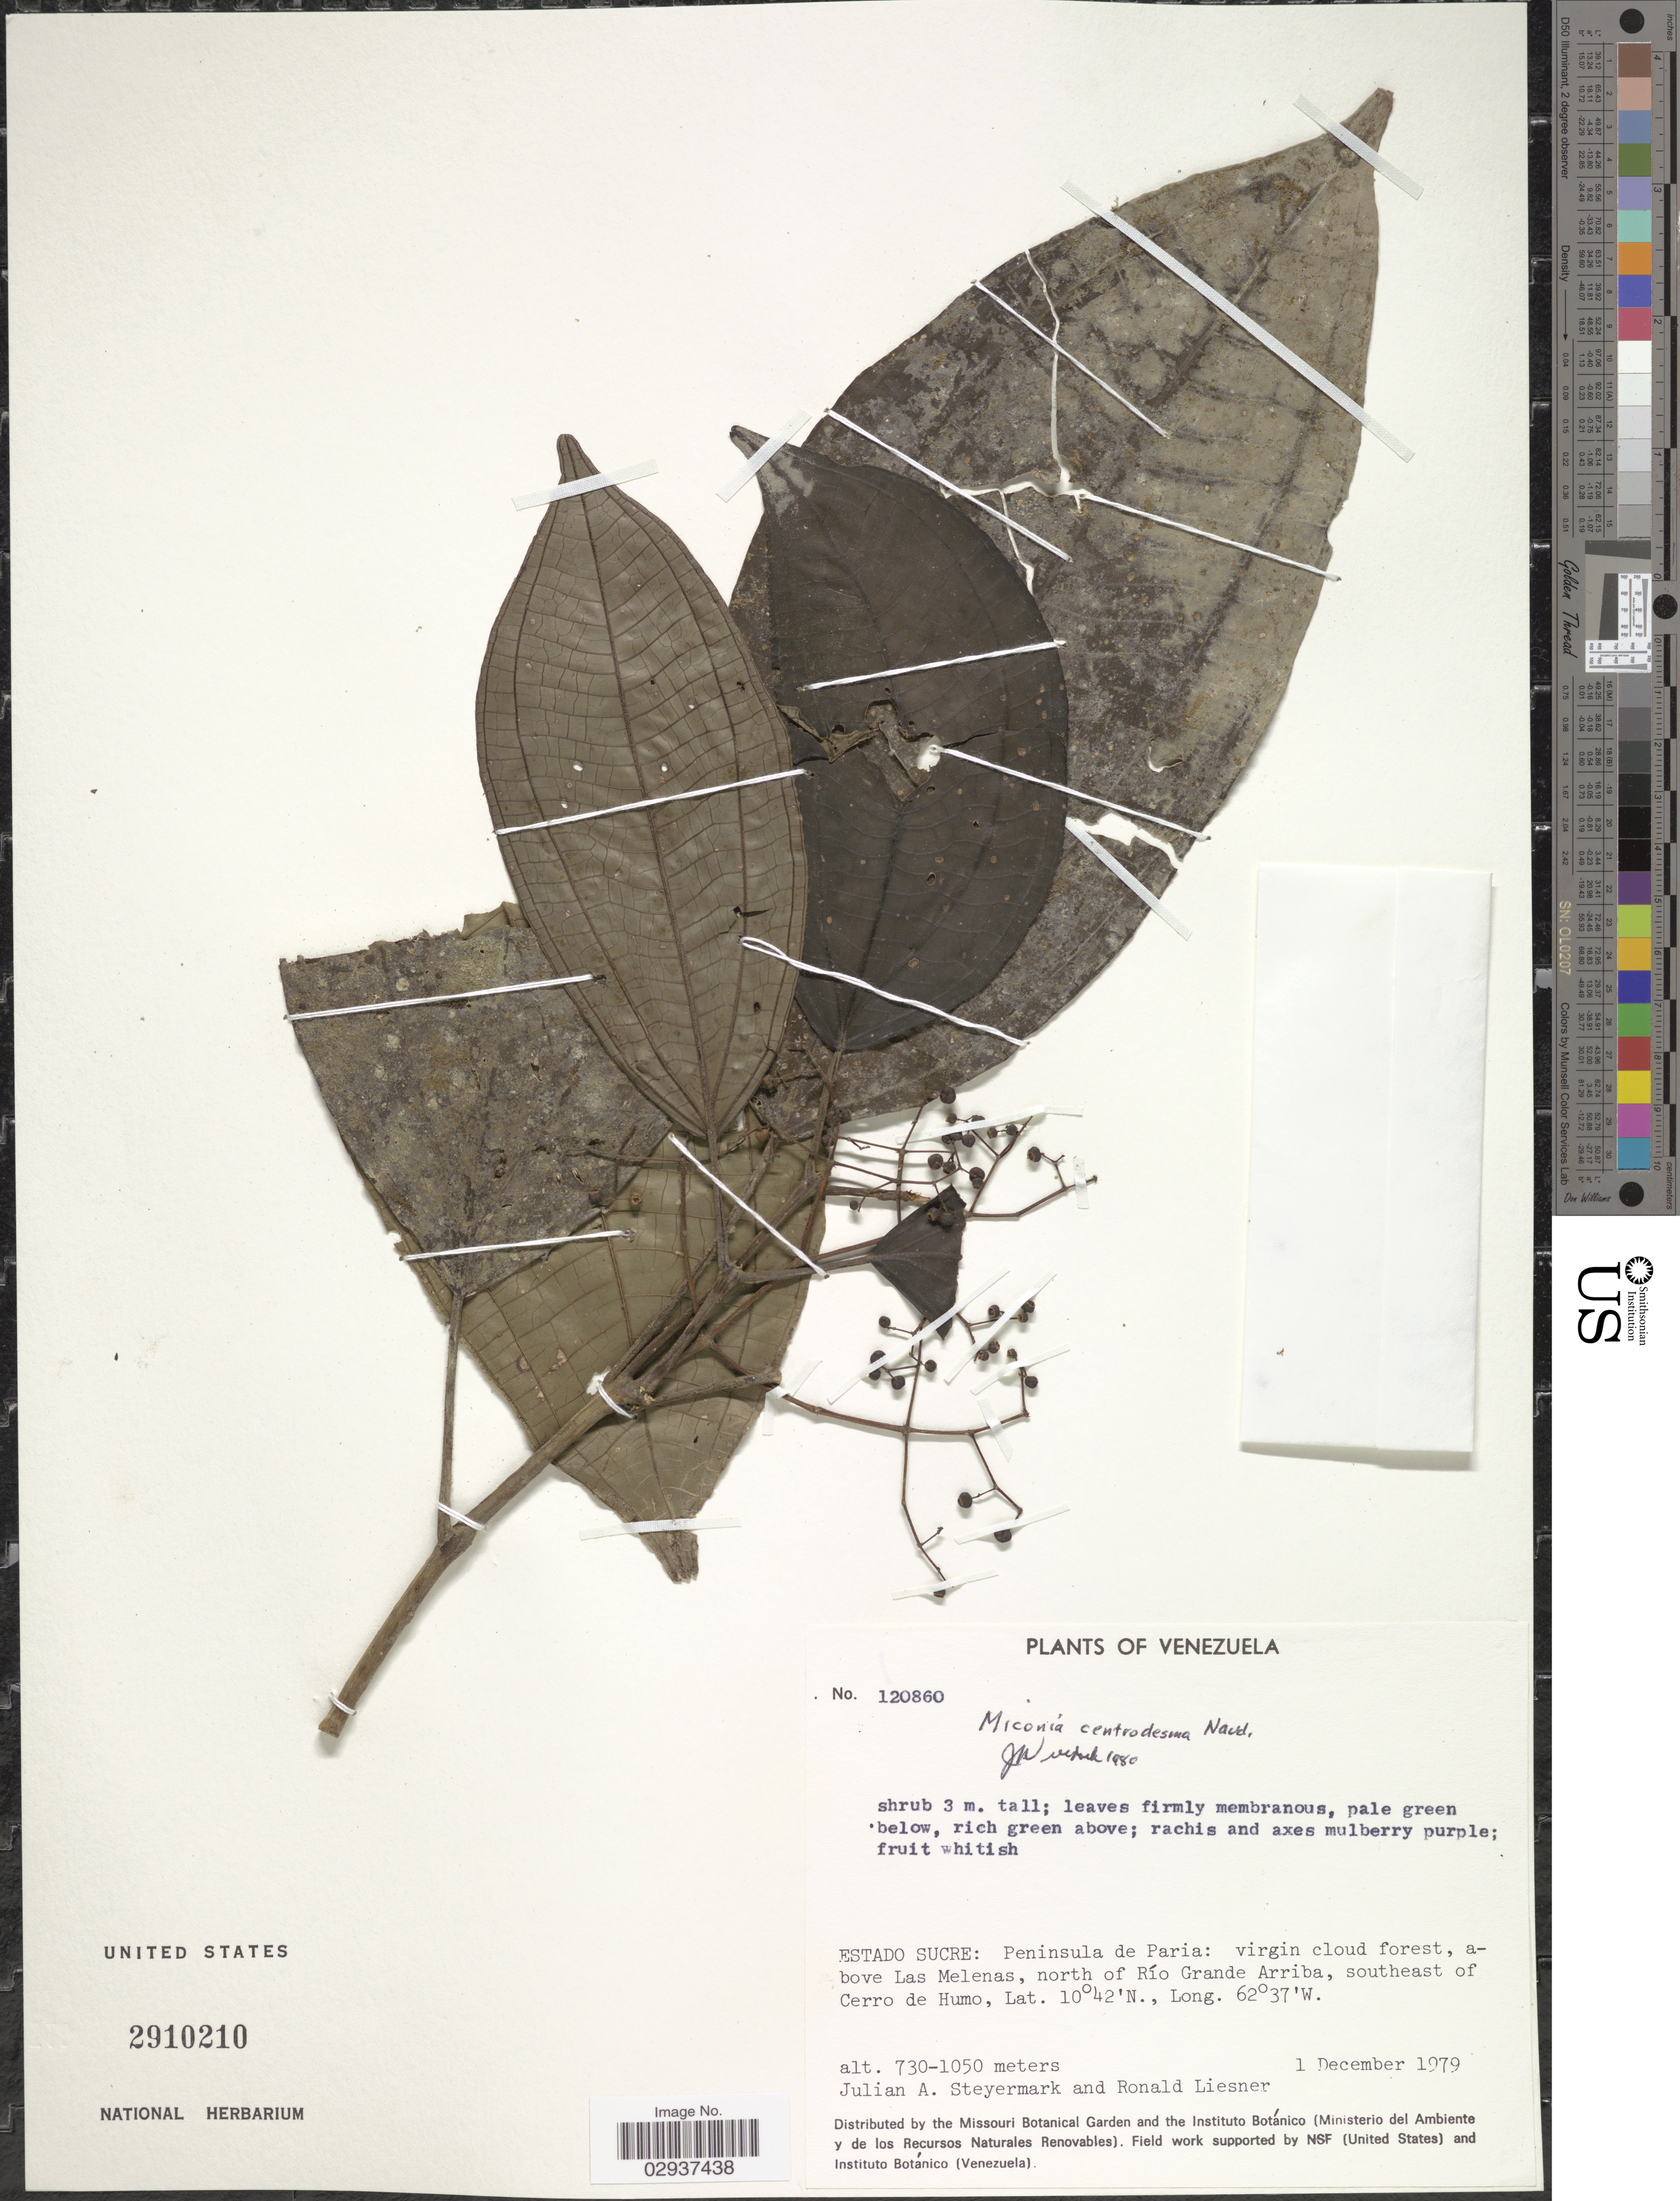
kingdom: Plantae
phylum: Tracheophyta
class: Magnoliopsida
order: Myrtales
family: Melastomataceae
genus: Miconia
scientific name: Miconia centrodesma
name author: Naudin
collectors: J. Steyermark & R. L. Liesner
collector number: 120860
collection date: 1979-12-01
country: Venezuela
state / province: Sucre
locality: Peninsula de Paria: virgin cloud forestm above Las Melenas, north of Río Grande Arriba, southeast of Cerro de Humo.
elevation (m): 730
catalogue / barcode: US 2910210